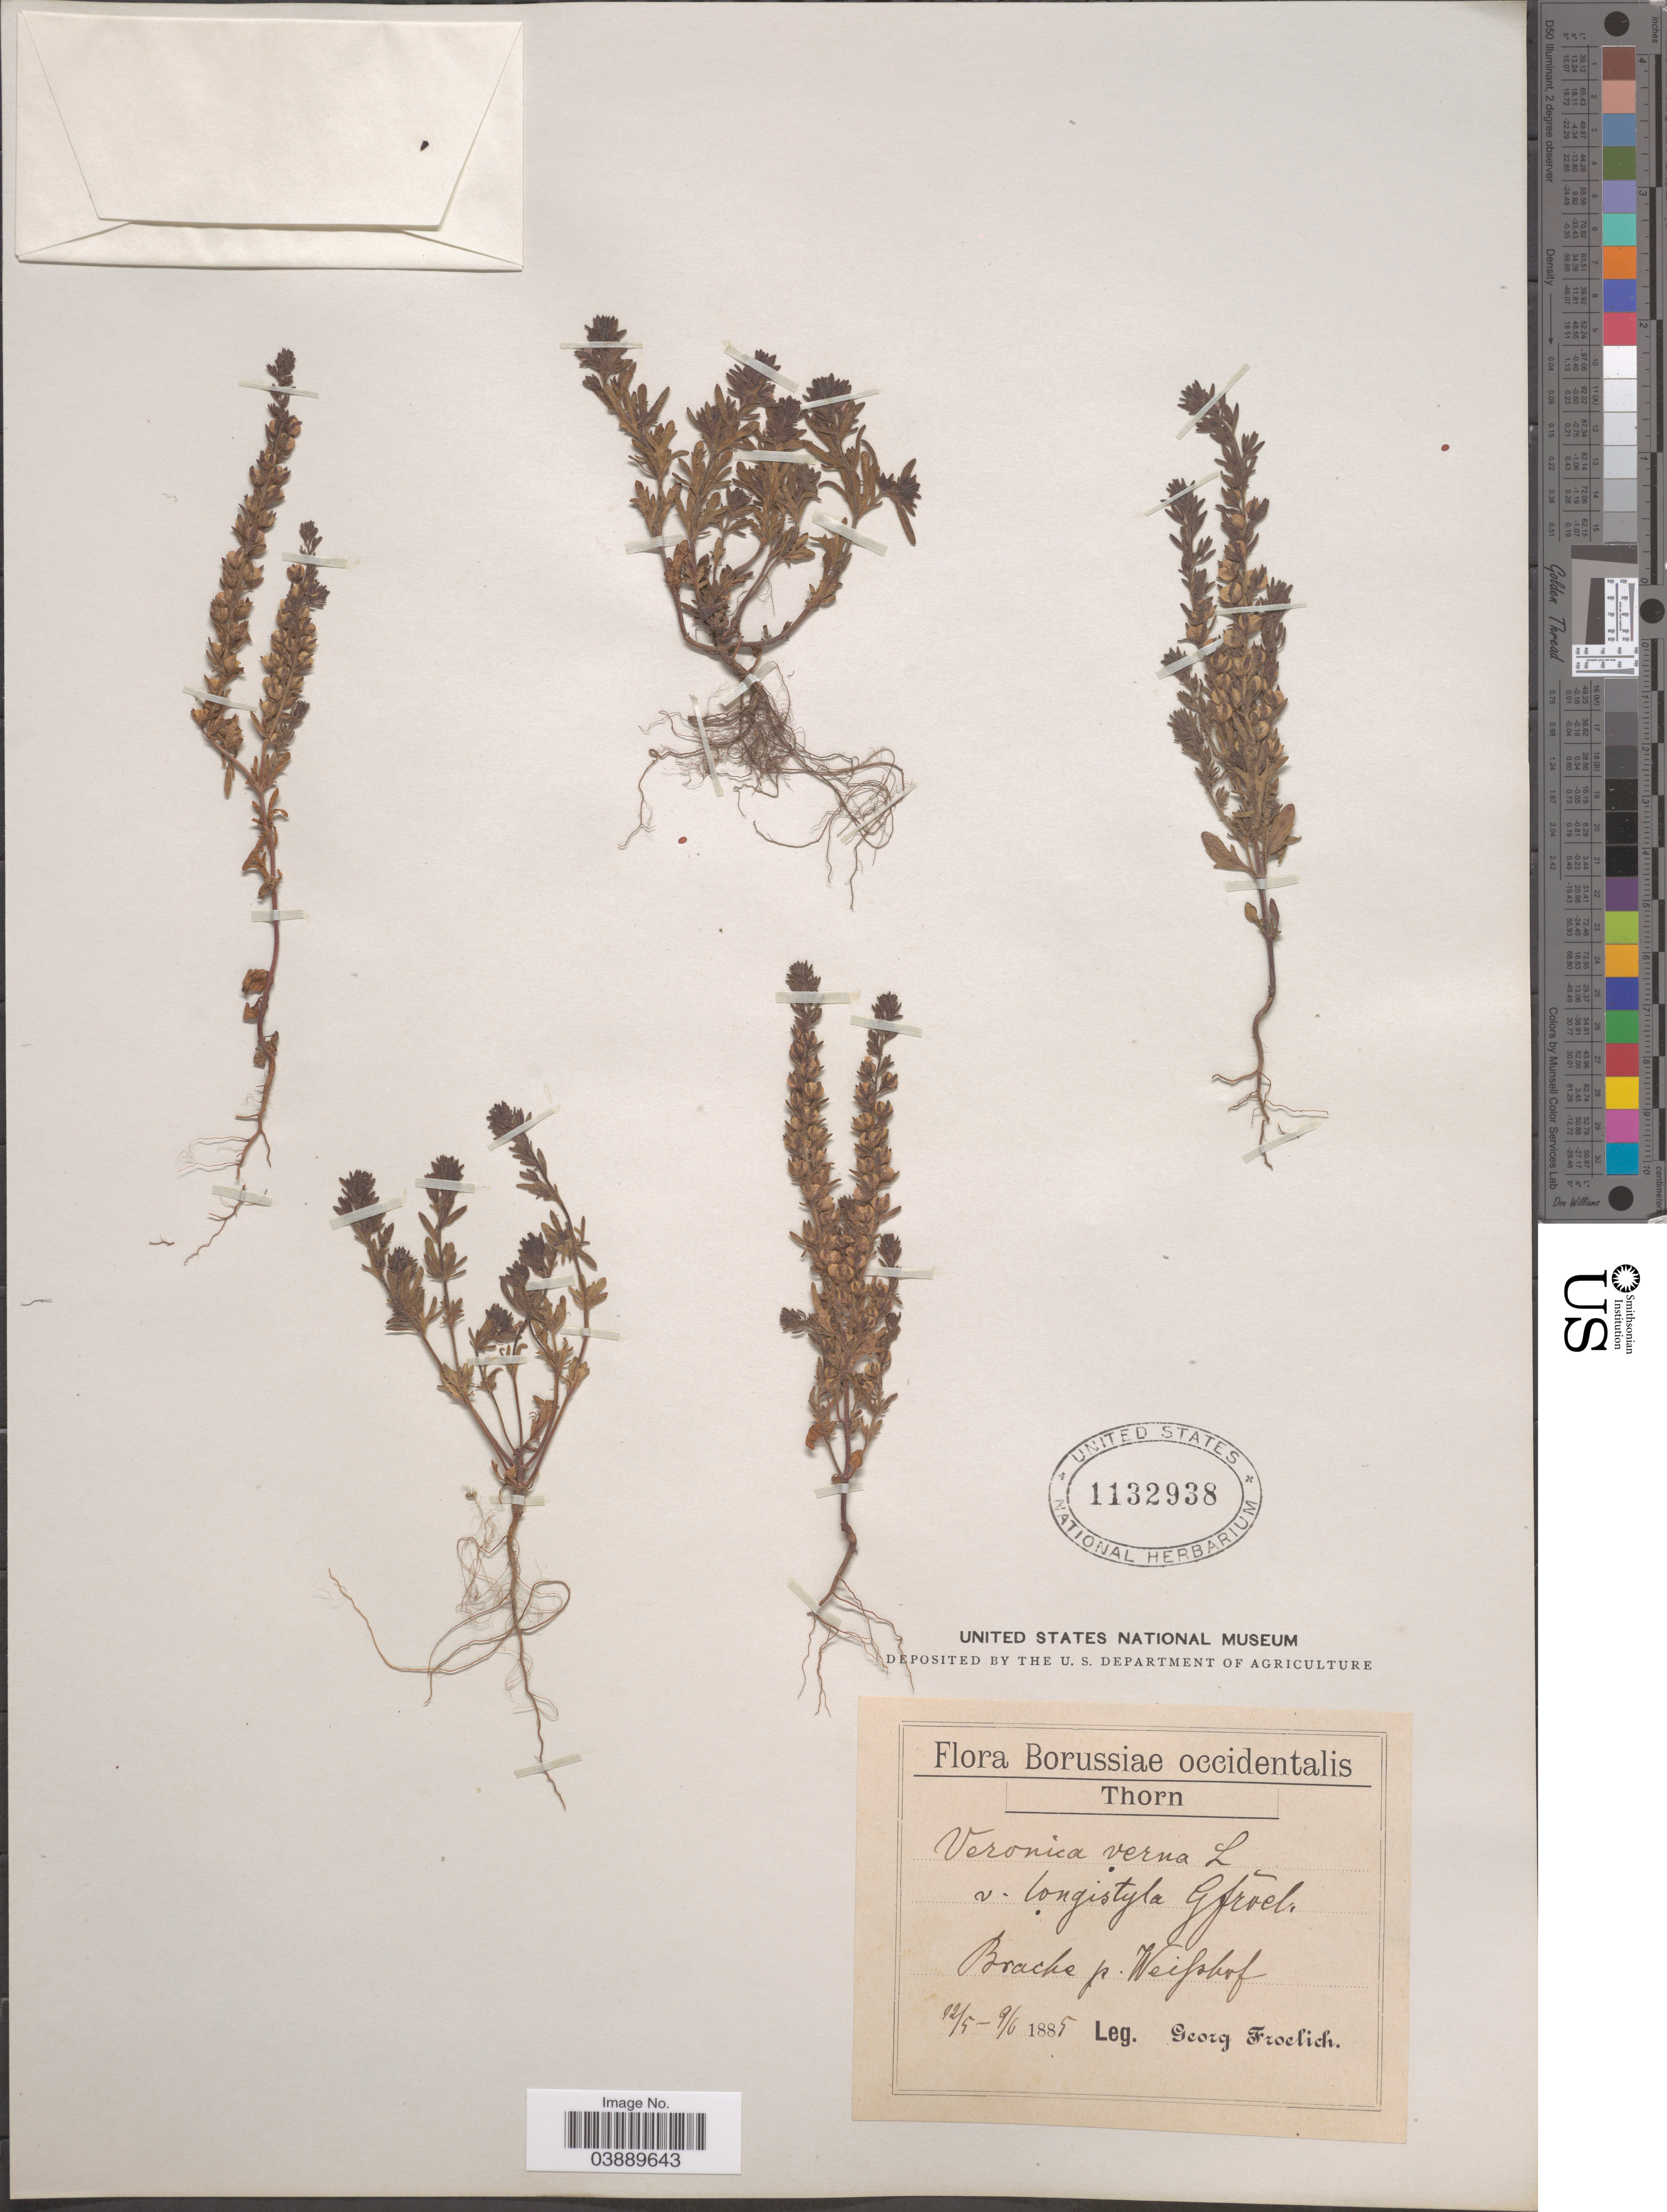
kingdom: Plantae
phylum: Tracheophyta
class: Magnoliopsida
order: Lamiales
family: Plantaginaceae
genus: Veronica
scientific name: Veronica verna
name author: L.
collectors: G. Froelich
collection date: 1885-05-22/1885-06-09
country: Germany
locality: Thorn. Bracke p. Weifshof. [interpreted]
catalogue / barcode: US 1132938